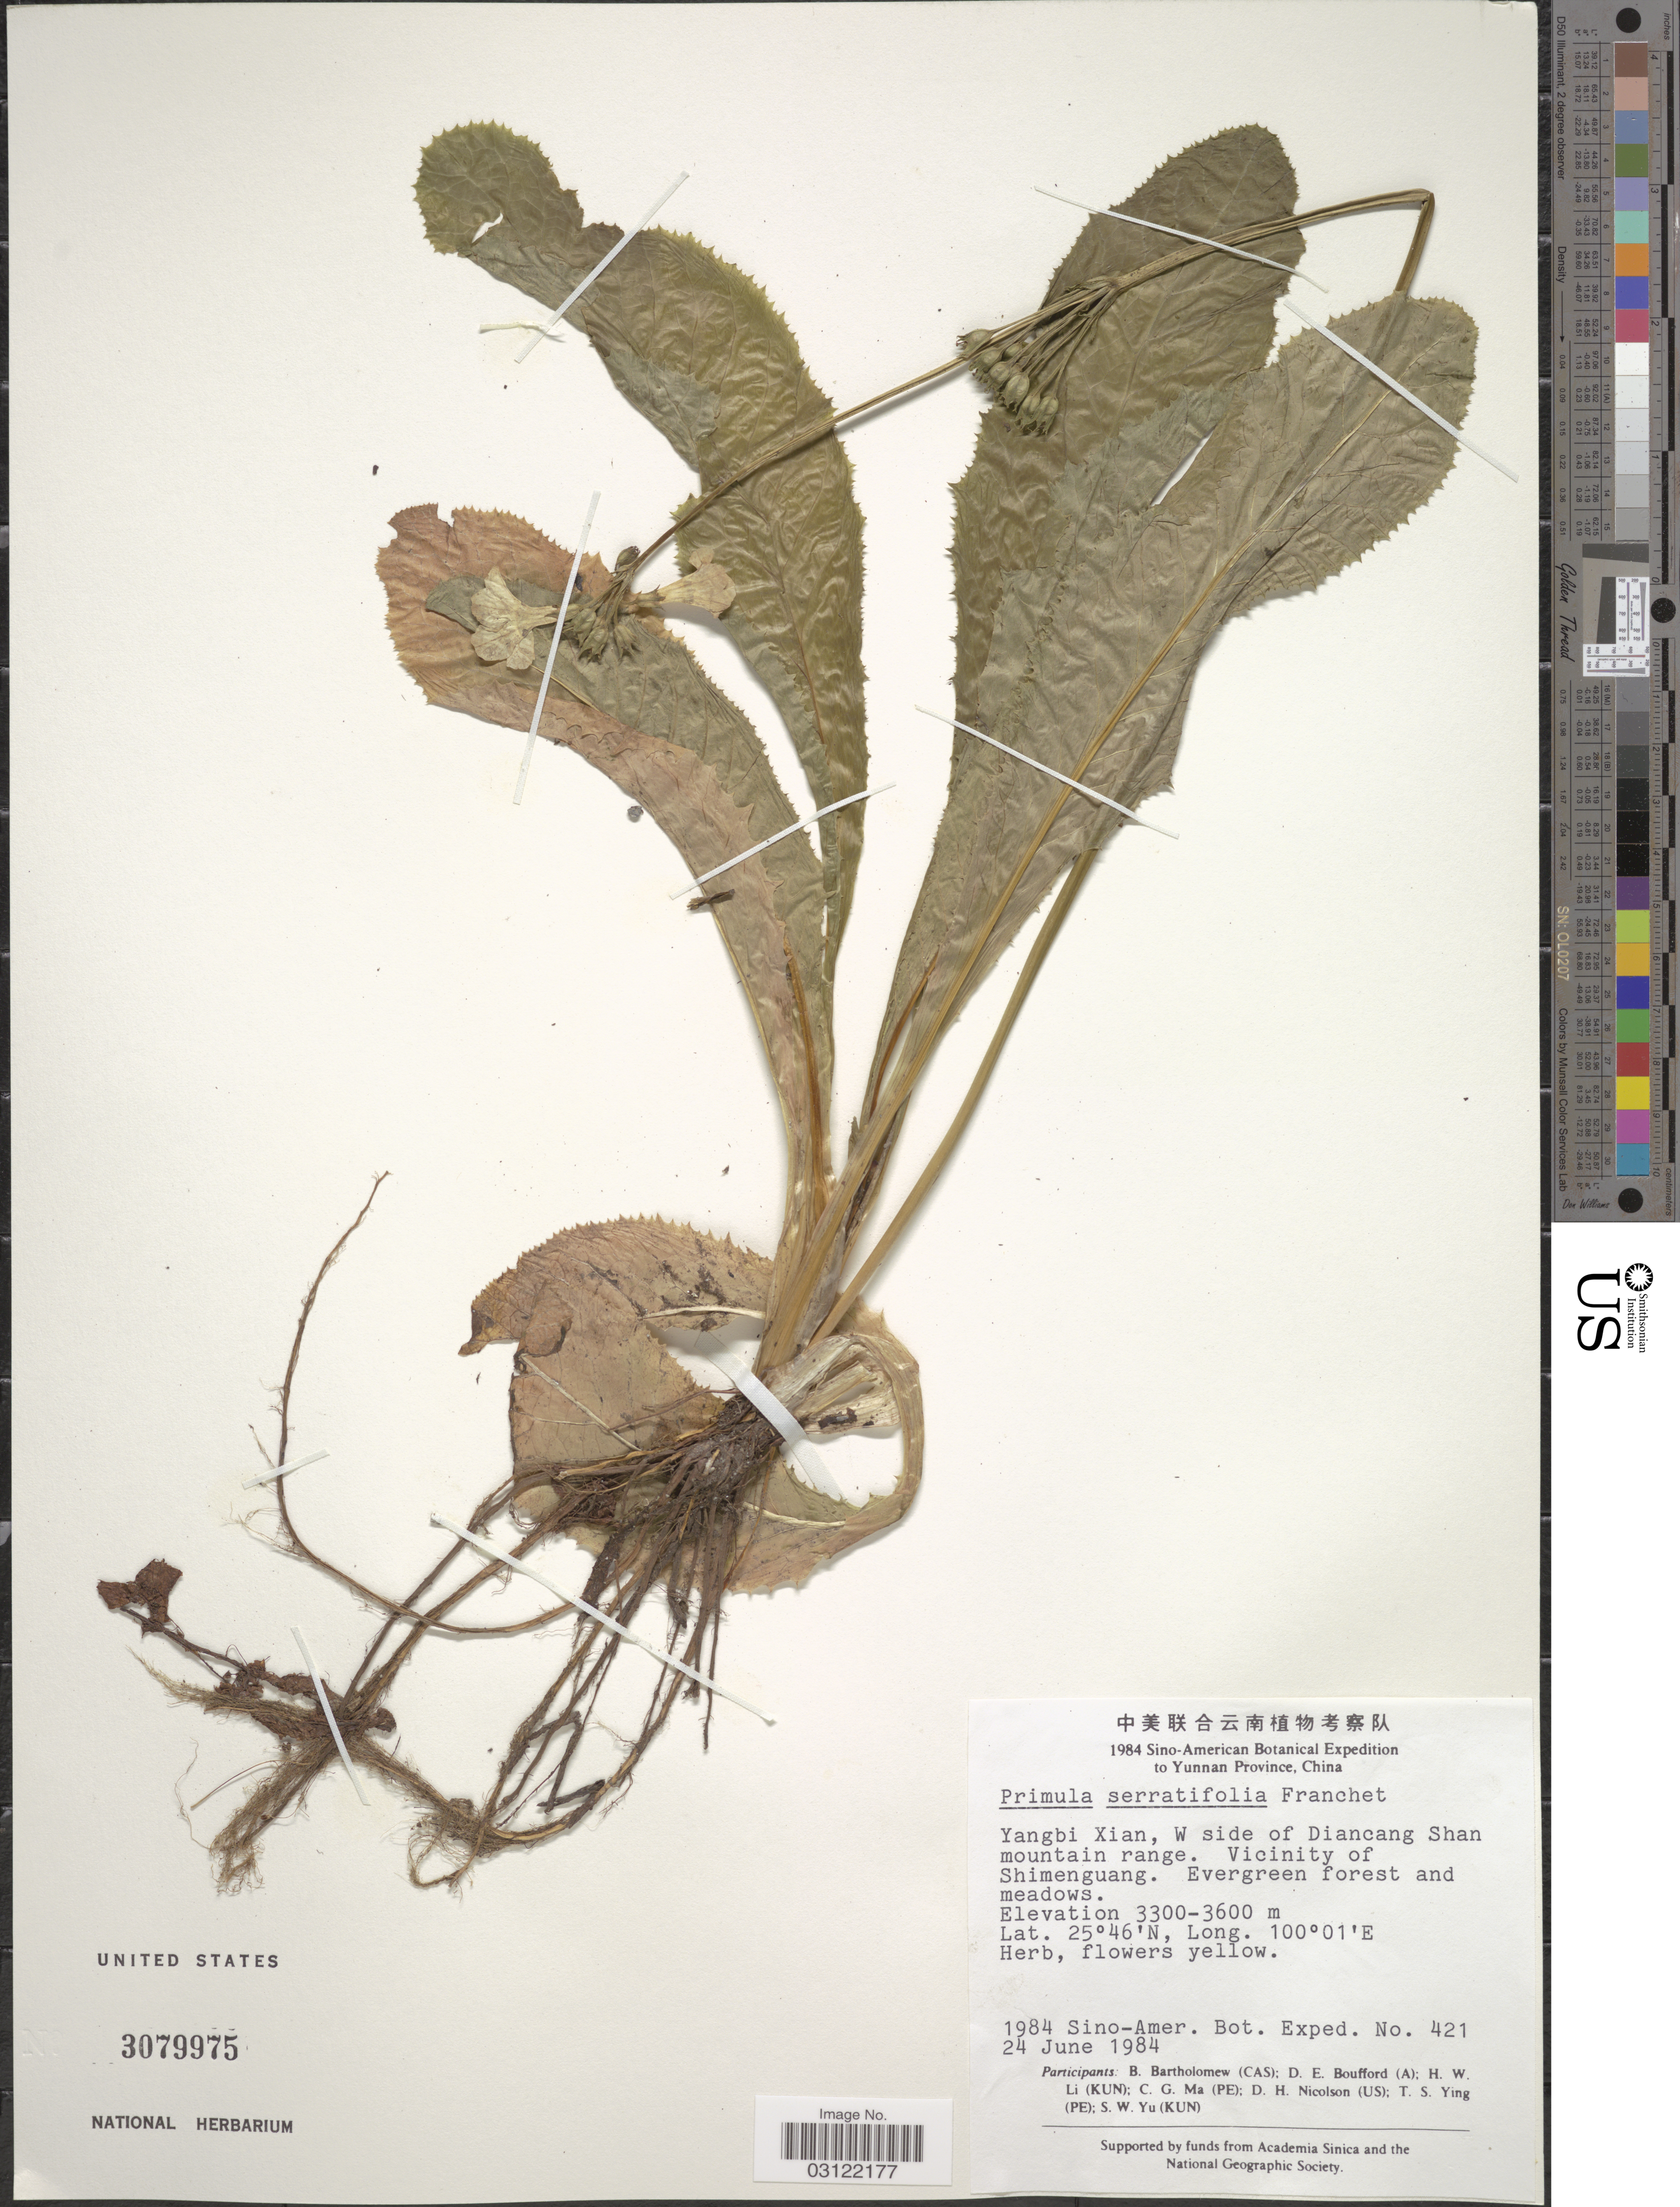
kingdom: Plantae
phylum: Tracheophyta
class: Magnoliopsida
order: Ericales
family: Primulaceae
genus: Primula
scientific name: Primula serratifolia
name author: Franch.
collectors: B. Bartholomew, D. E. Boufford, H. W. Li, C. Ma & et al.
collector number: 421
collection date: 1984-06-24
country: China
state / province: Yunnan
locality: Yunnan Province. Yangbi Xian, W side of Diancang Shan mountain range. Vicinity of Shimenguang.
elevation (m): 3300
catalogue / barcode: US 3079975